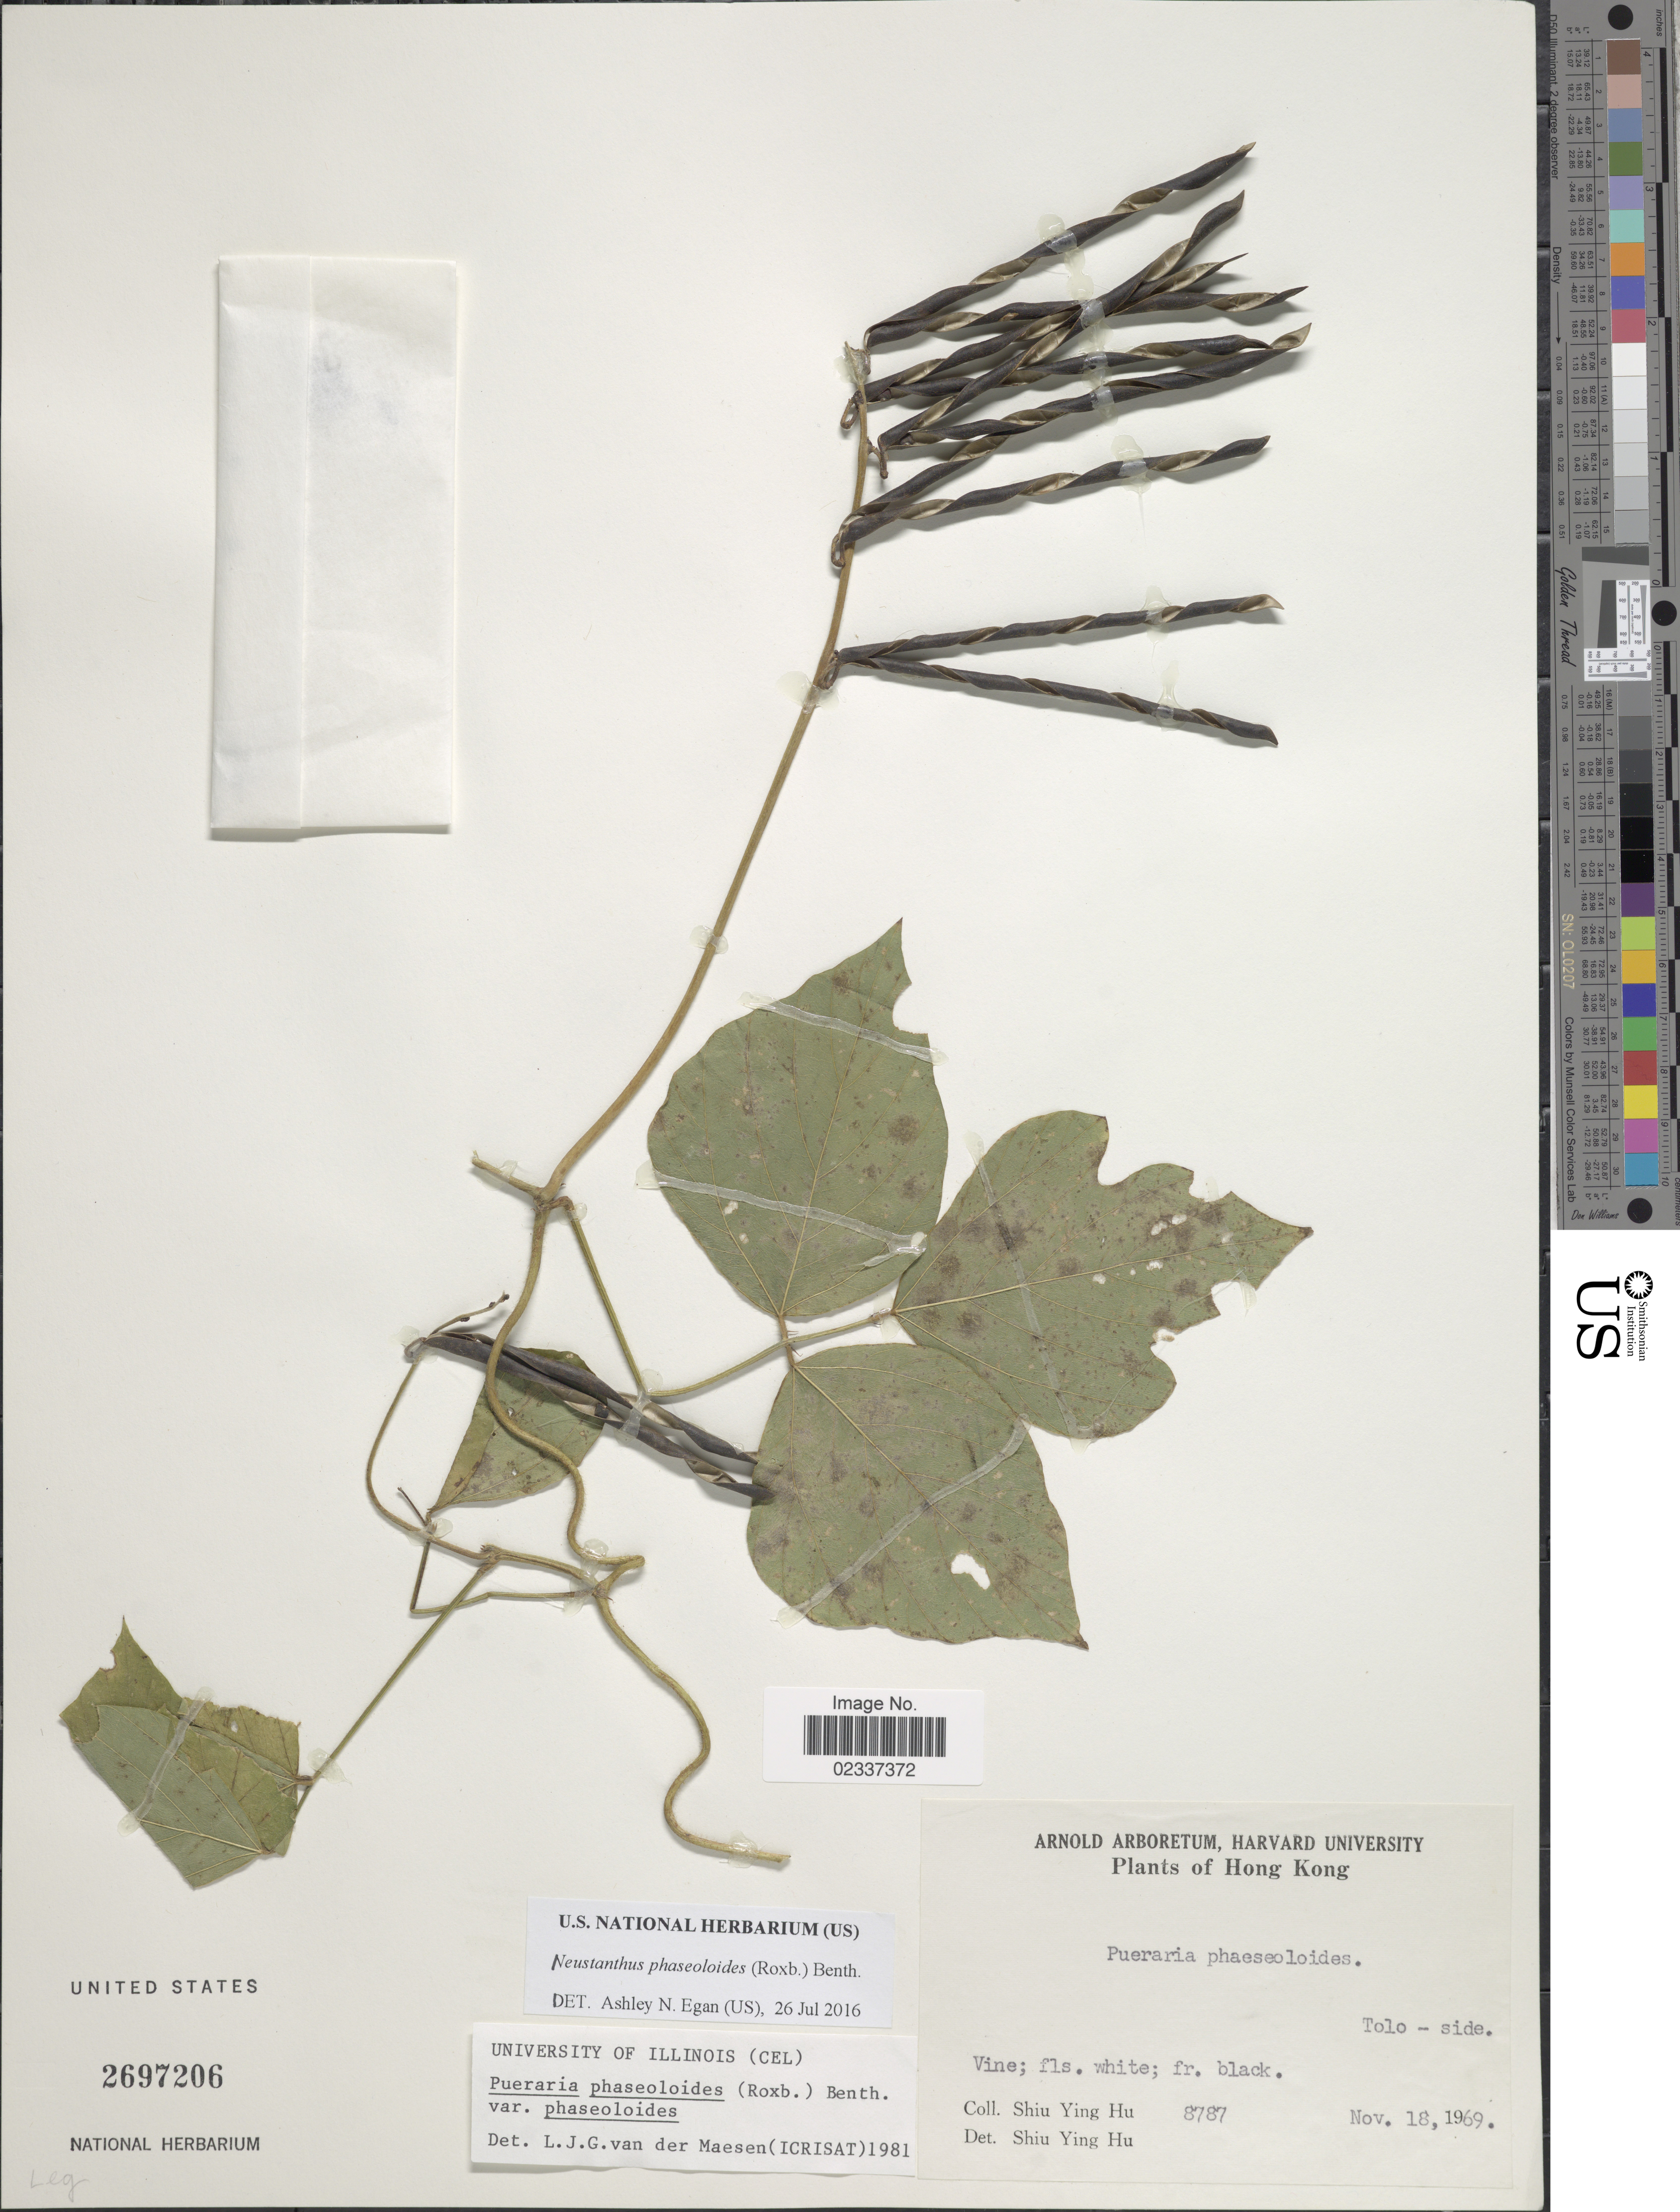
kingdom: Plantae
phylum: Tracheophyta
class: Magnoliopsida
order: Fabales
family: Fabaceae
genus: Neustanthus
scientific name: Neustanthus phaseoloides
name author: (Roxb.) Benth.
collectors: S. Y. Hu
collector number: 8787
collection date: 1969-11-18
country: China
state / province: Hong Kong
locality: Tolo-side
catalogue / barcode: US 2697206